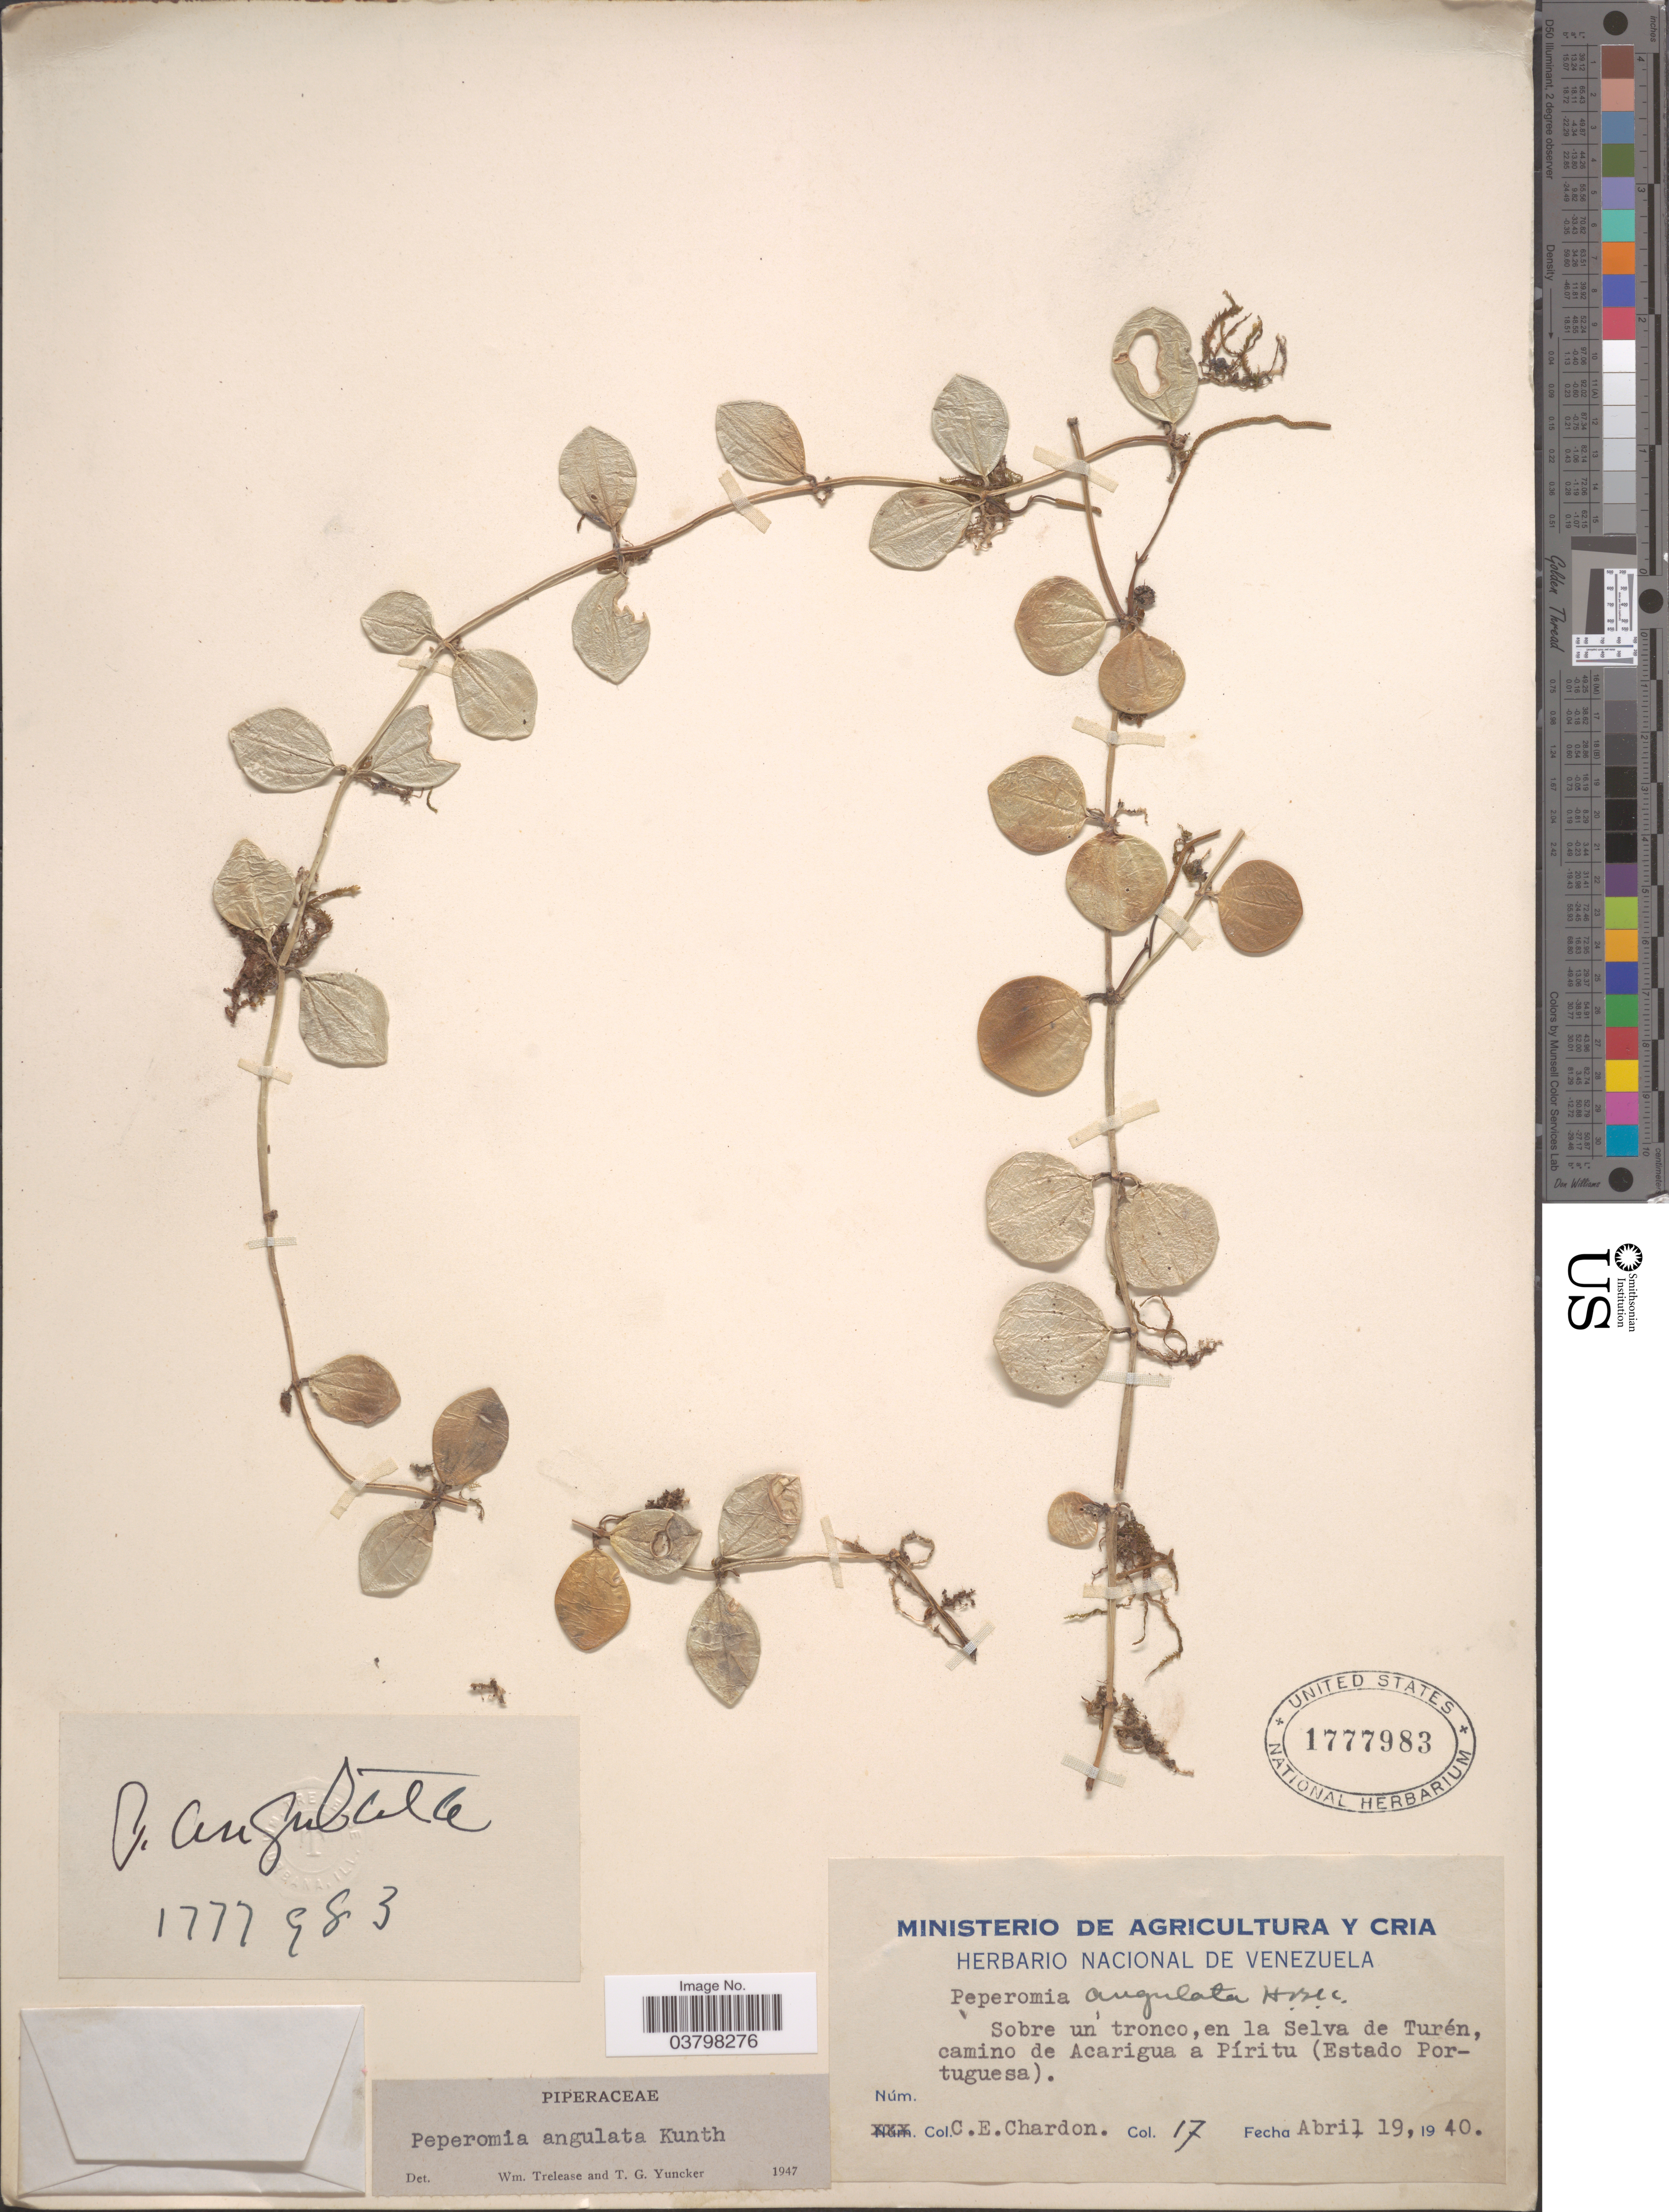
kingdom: Plantae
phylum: Tracheophyta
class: Magnoliopsida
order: Piperales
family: Piperaceae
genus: Peperomia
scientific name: Peperomia quadrangularis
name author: (J.V. Thomps.) A. Dietr.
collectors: C. E. Chardón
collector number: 17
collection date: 1940-04-19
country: Venezuela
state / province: Portuguesa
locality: Sobre un tronco, en la Selva de Turén, camino de Acarigua a Píritu.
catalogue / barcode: US 1777983